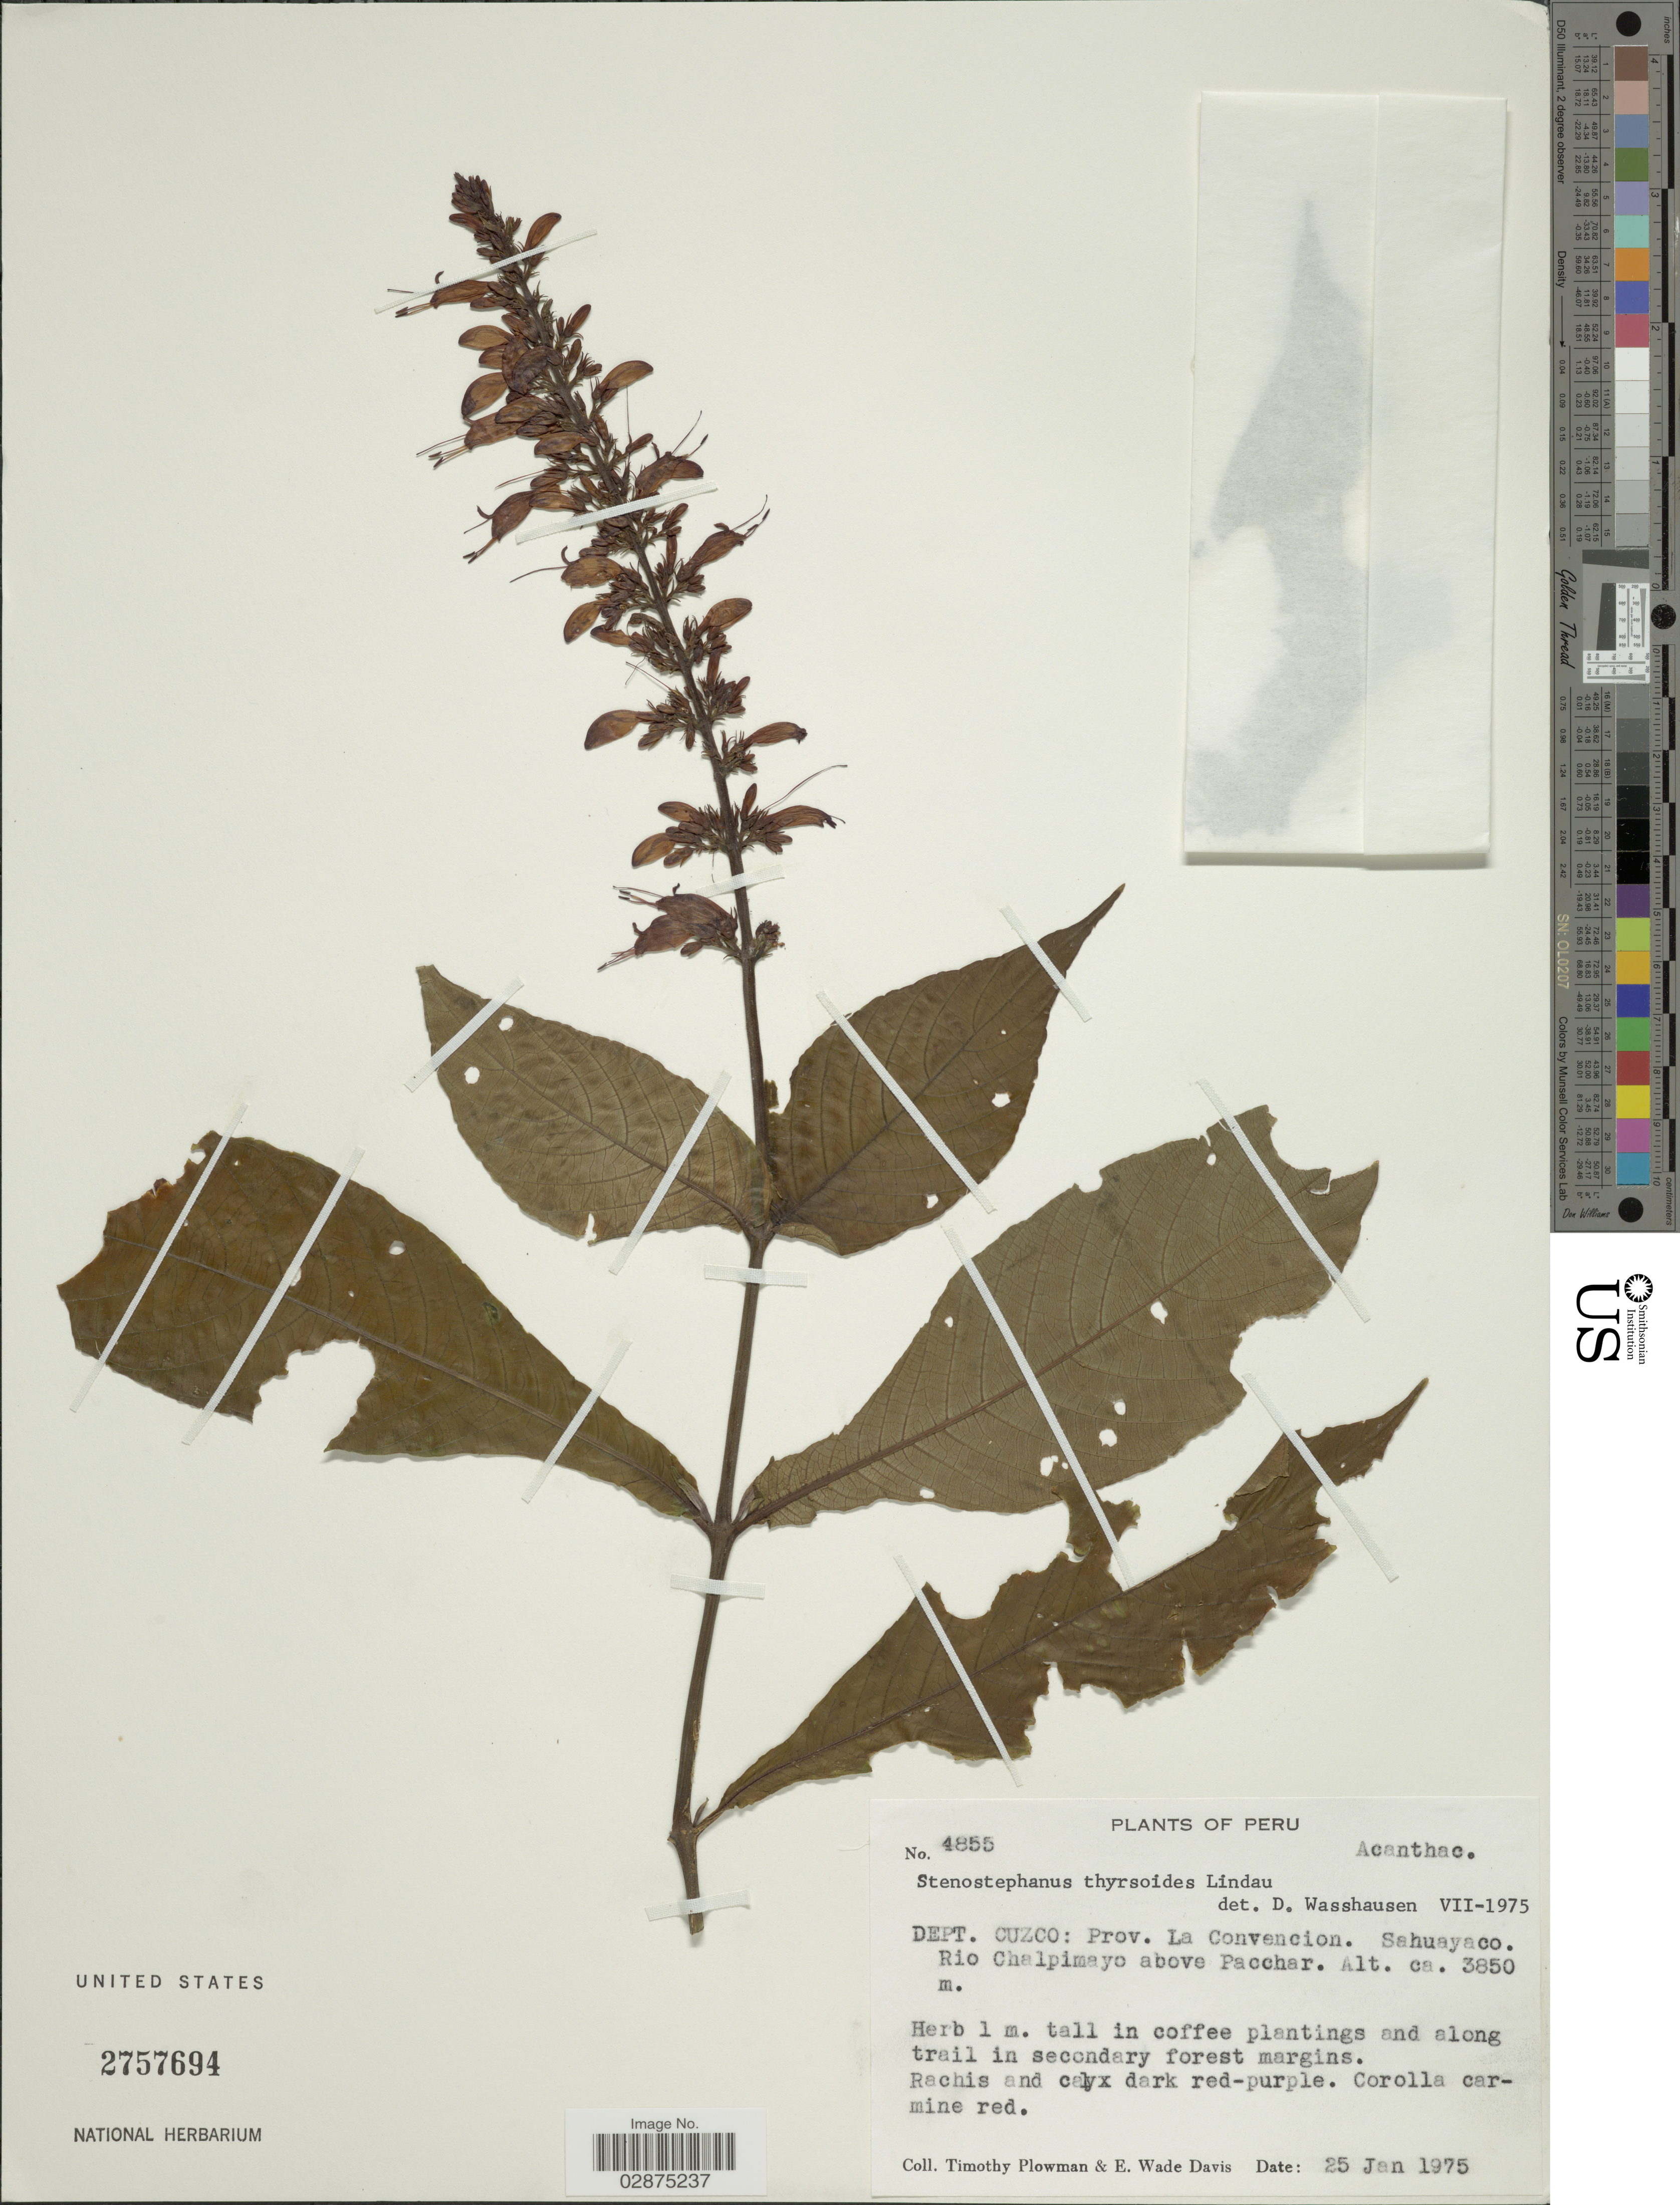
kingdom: Plantae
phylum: Tracheophyta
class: Magnoliopsida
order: Lamiales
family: Acanthaceae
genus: Stenostephanus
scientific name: Stenostephanus longistaminus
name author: (Ruiz & Pav.) V.M. Baum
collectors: T. Plowman & E. Wade-Davis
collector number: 4855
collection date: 1975-01-25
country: Peru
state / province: Cusco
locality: Dept. Cuzco: Prov. La Convencion. Sahuayaco. Rio Chalpimayo above Pacchar.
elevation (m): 3850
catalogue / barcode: US 3757694